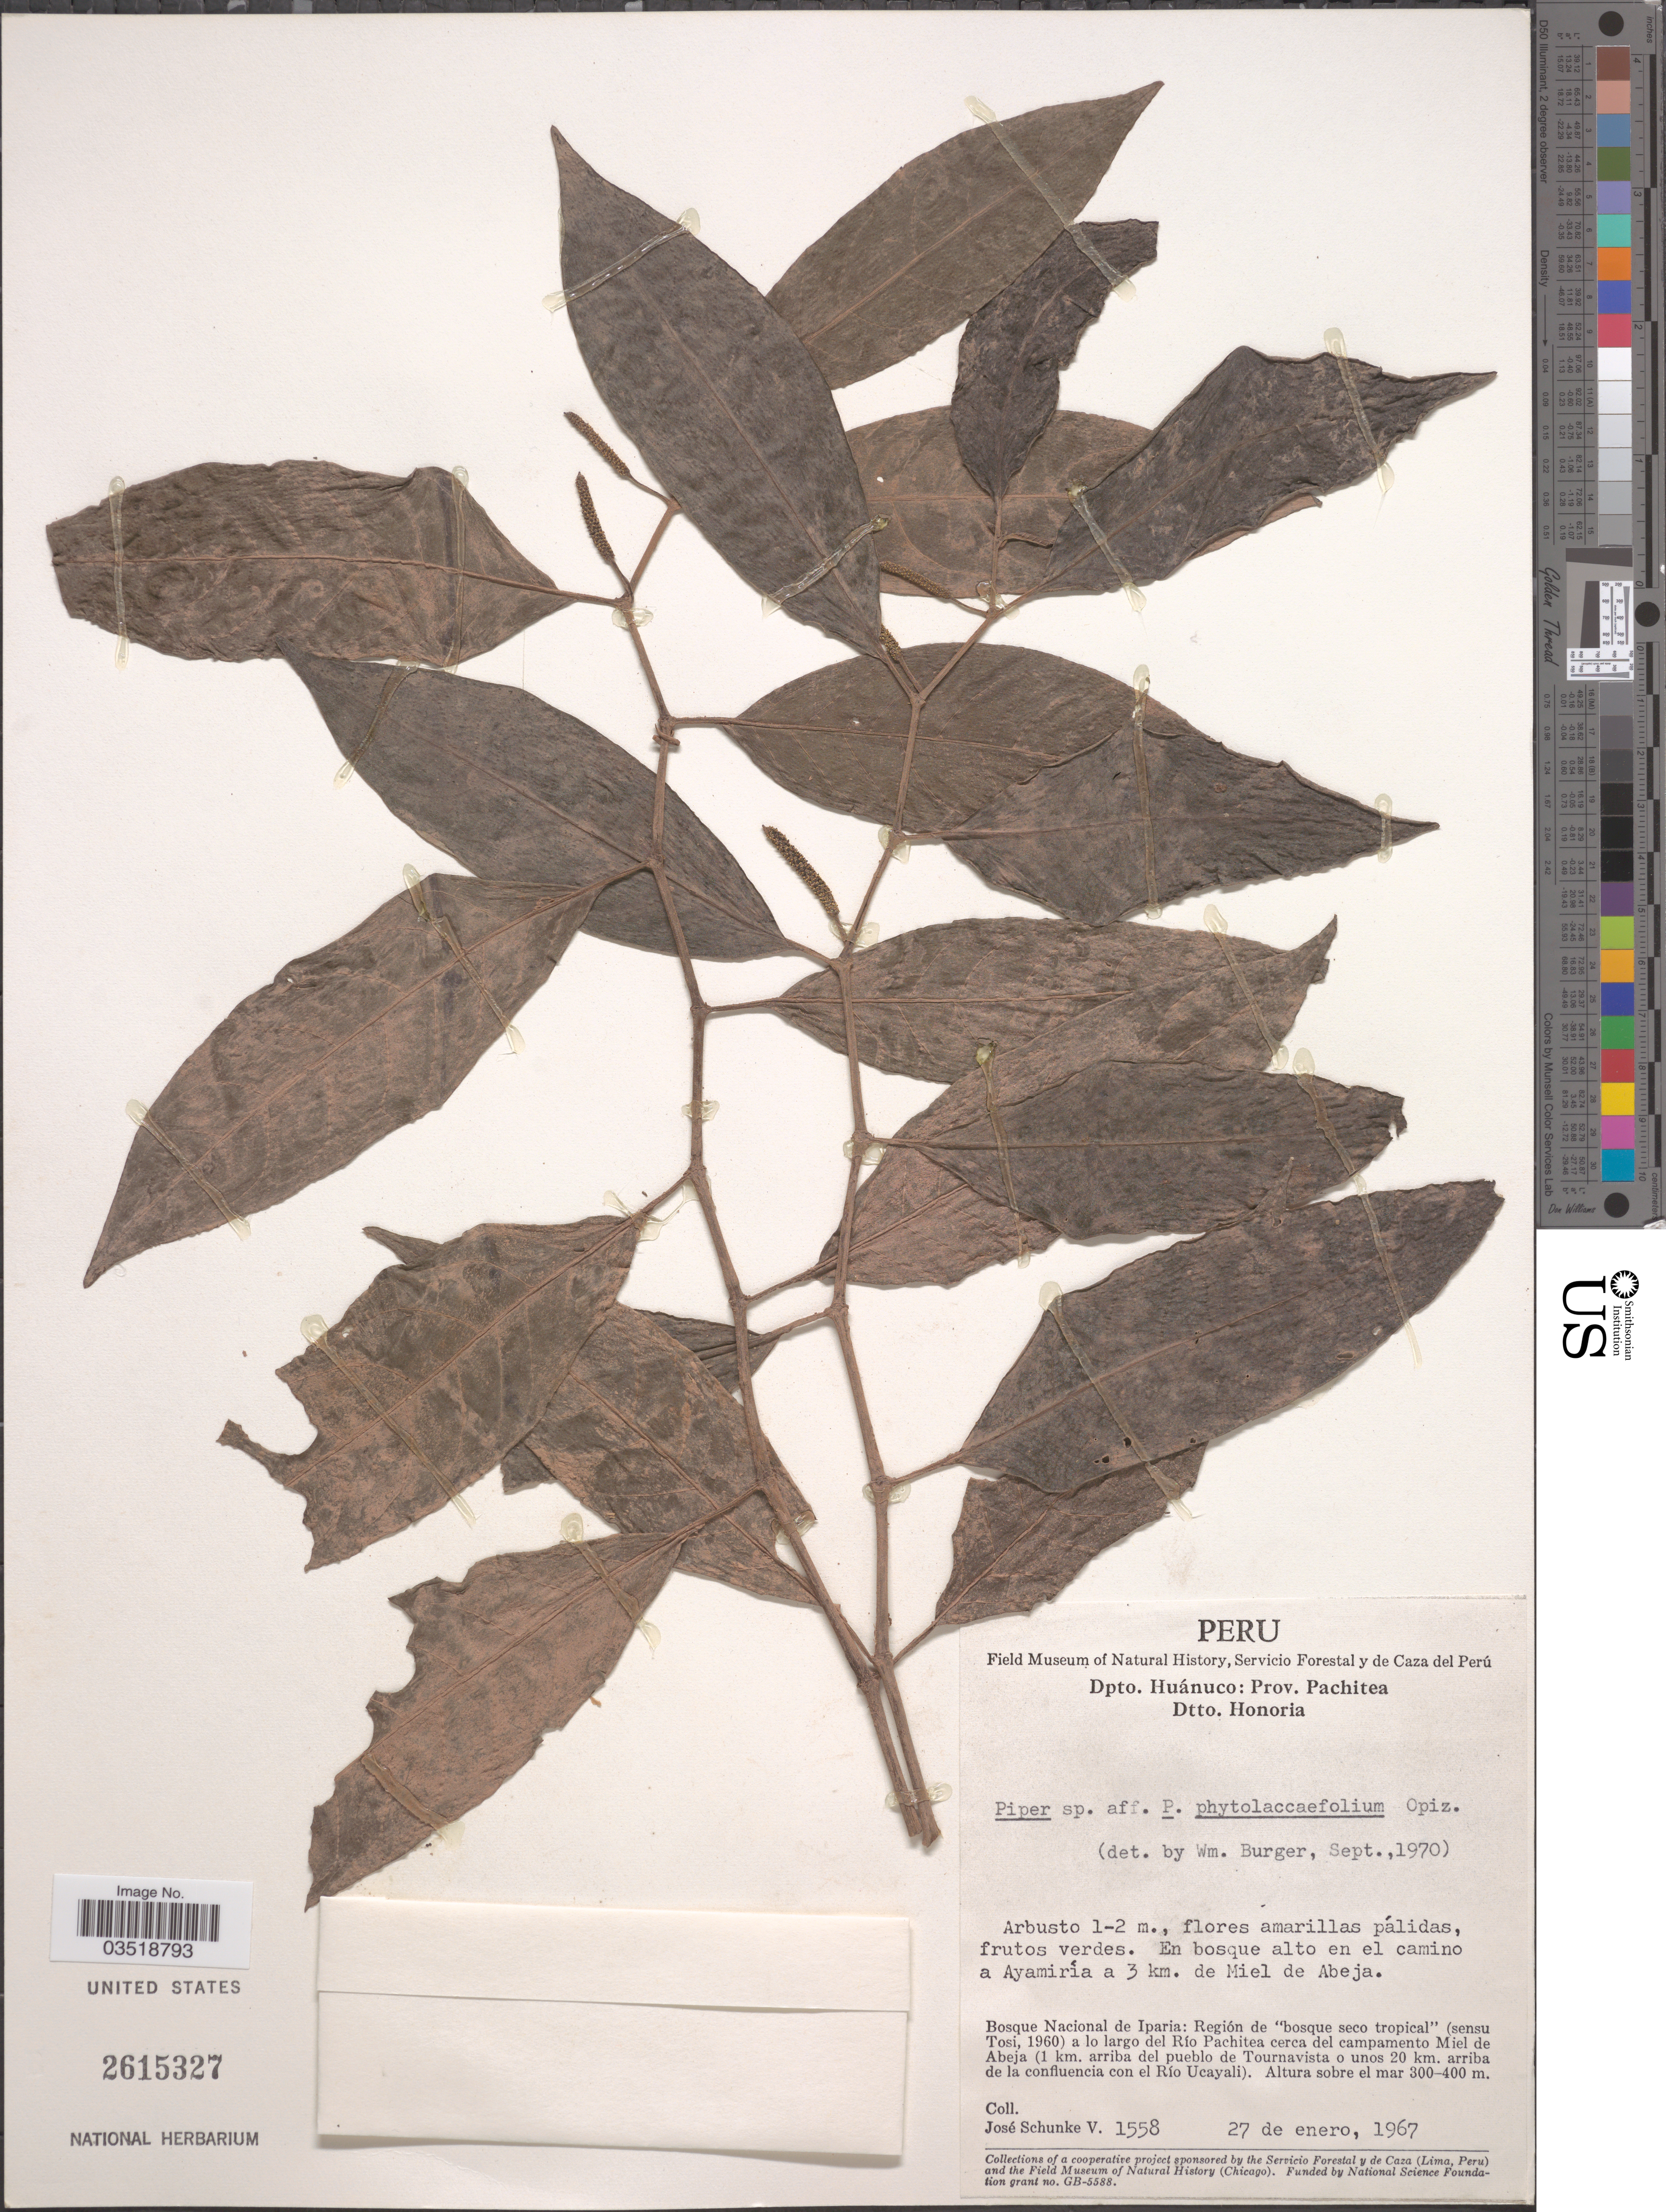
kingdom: Plantae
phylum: Tracheophyta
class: Magnoliopsida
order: Piperales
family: Piperaceae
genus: Piper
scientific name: Piper sp.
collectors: J. Schunke Vigo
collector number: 1558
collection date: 1967-01-27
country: Peru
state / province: Huánuco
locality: Dpto. Huánuco: Prov. Pachitea. Dtto. Honoria. En bosque alto en el camino a Ayamiría a 3 km. de Miel de Abeja. Bosque Nacional de Iparia: Región de 'bosque seco tropical' (sensu Tosi, 1960) a lo largo del Río Pachitea cerca del campamento Miel de Abeja (1 km. arriba del pueblo de Tournavista o unos 20 km. arriba de la confluencia con el Río Ucayali).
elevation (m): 300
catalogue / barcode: US 2615327